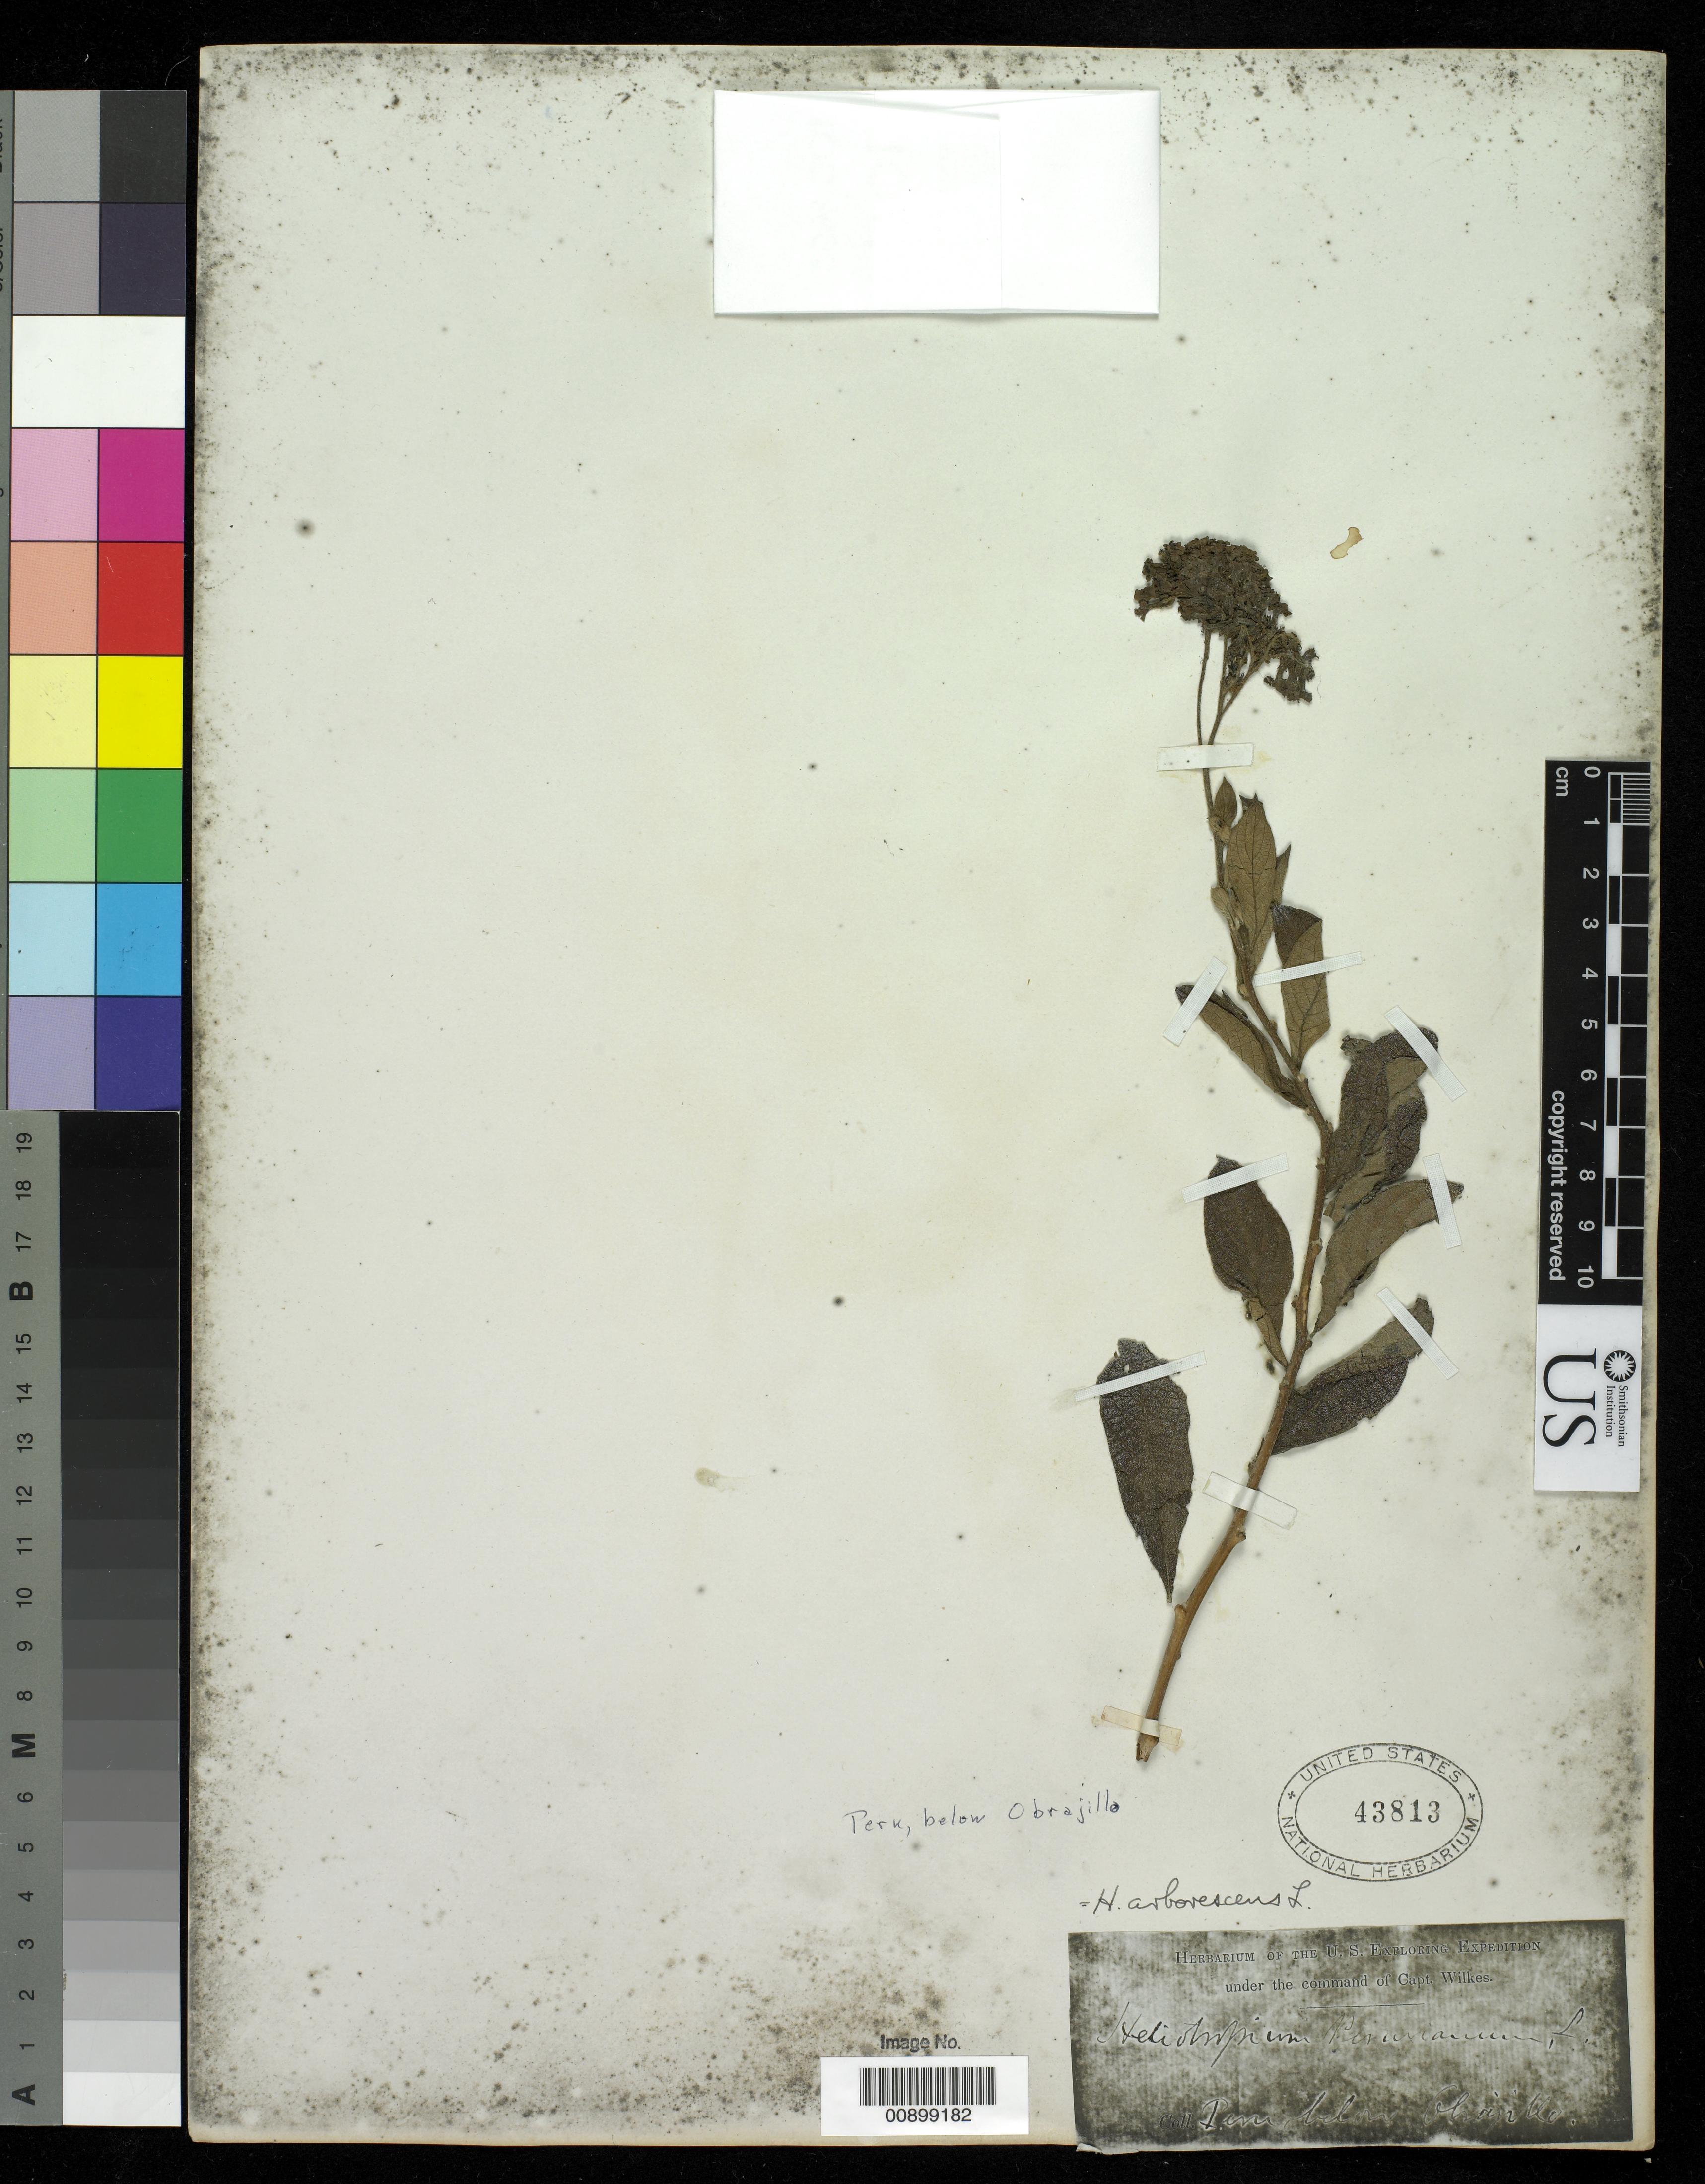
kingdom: Plantae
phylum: Tracheophyta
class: Magnoliopsida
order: Boraginales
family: Heliotropiaceae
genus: Heliotropium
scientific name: Heliotropium arborescens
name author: L.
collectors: Wilkes Explor. Exped.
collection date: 1838/1842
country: Peru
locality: bellow Obrajillo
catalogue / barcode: US 43813